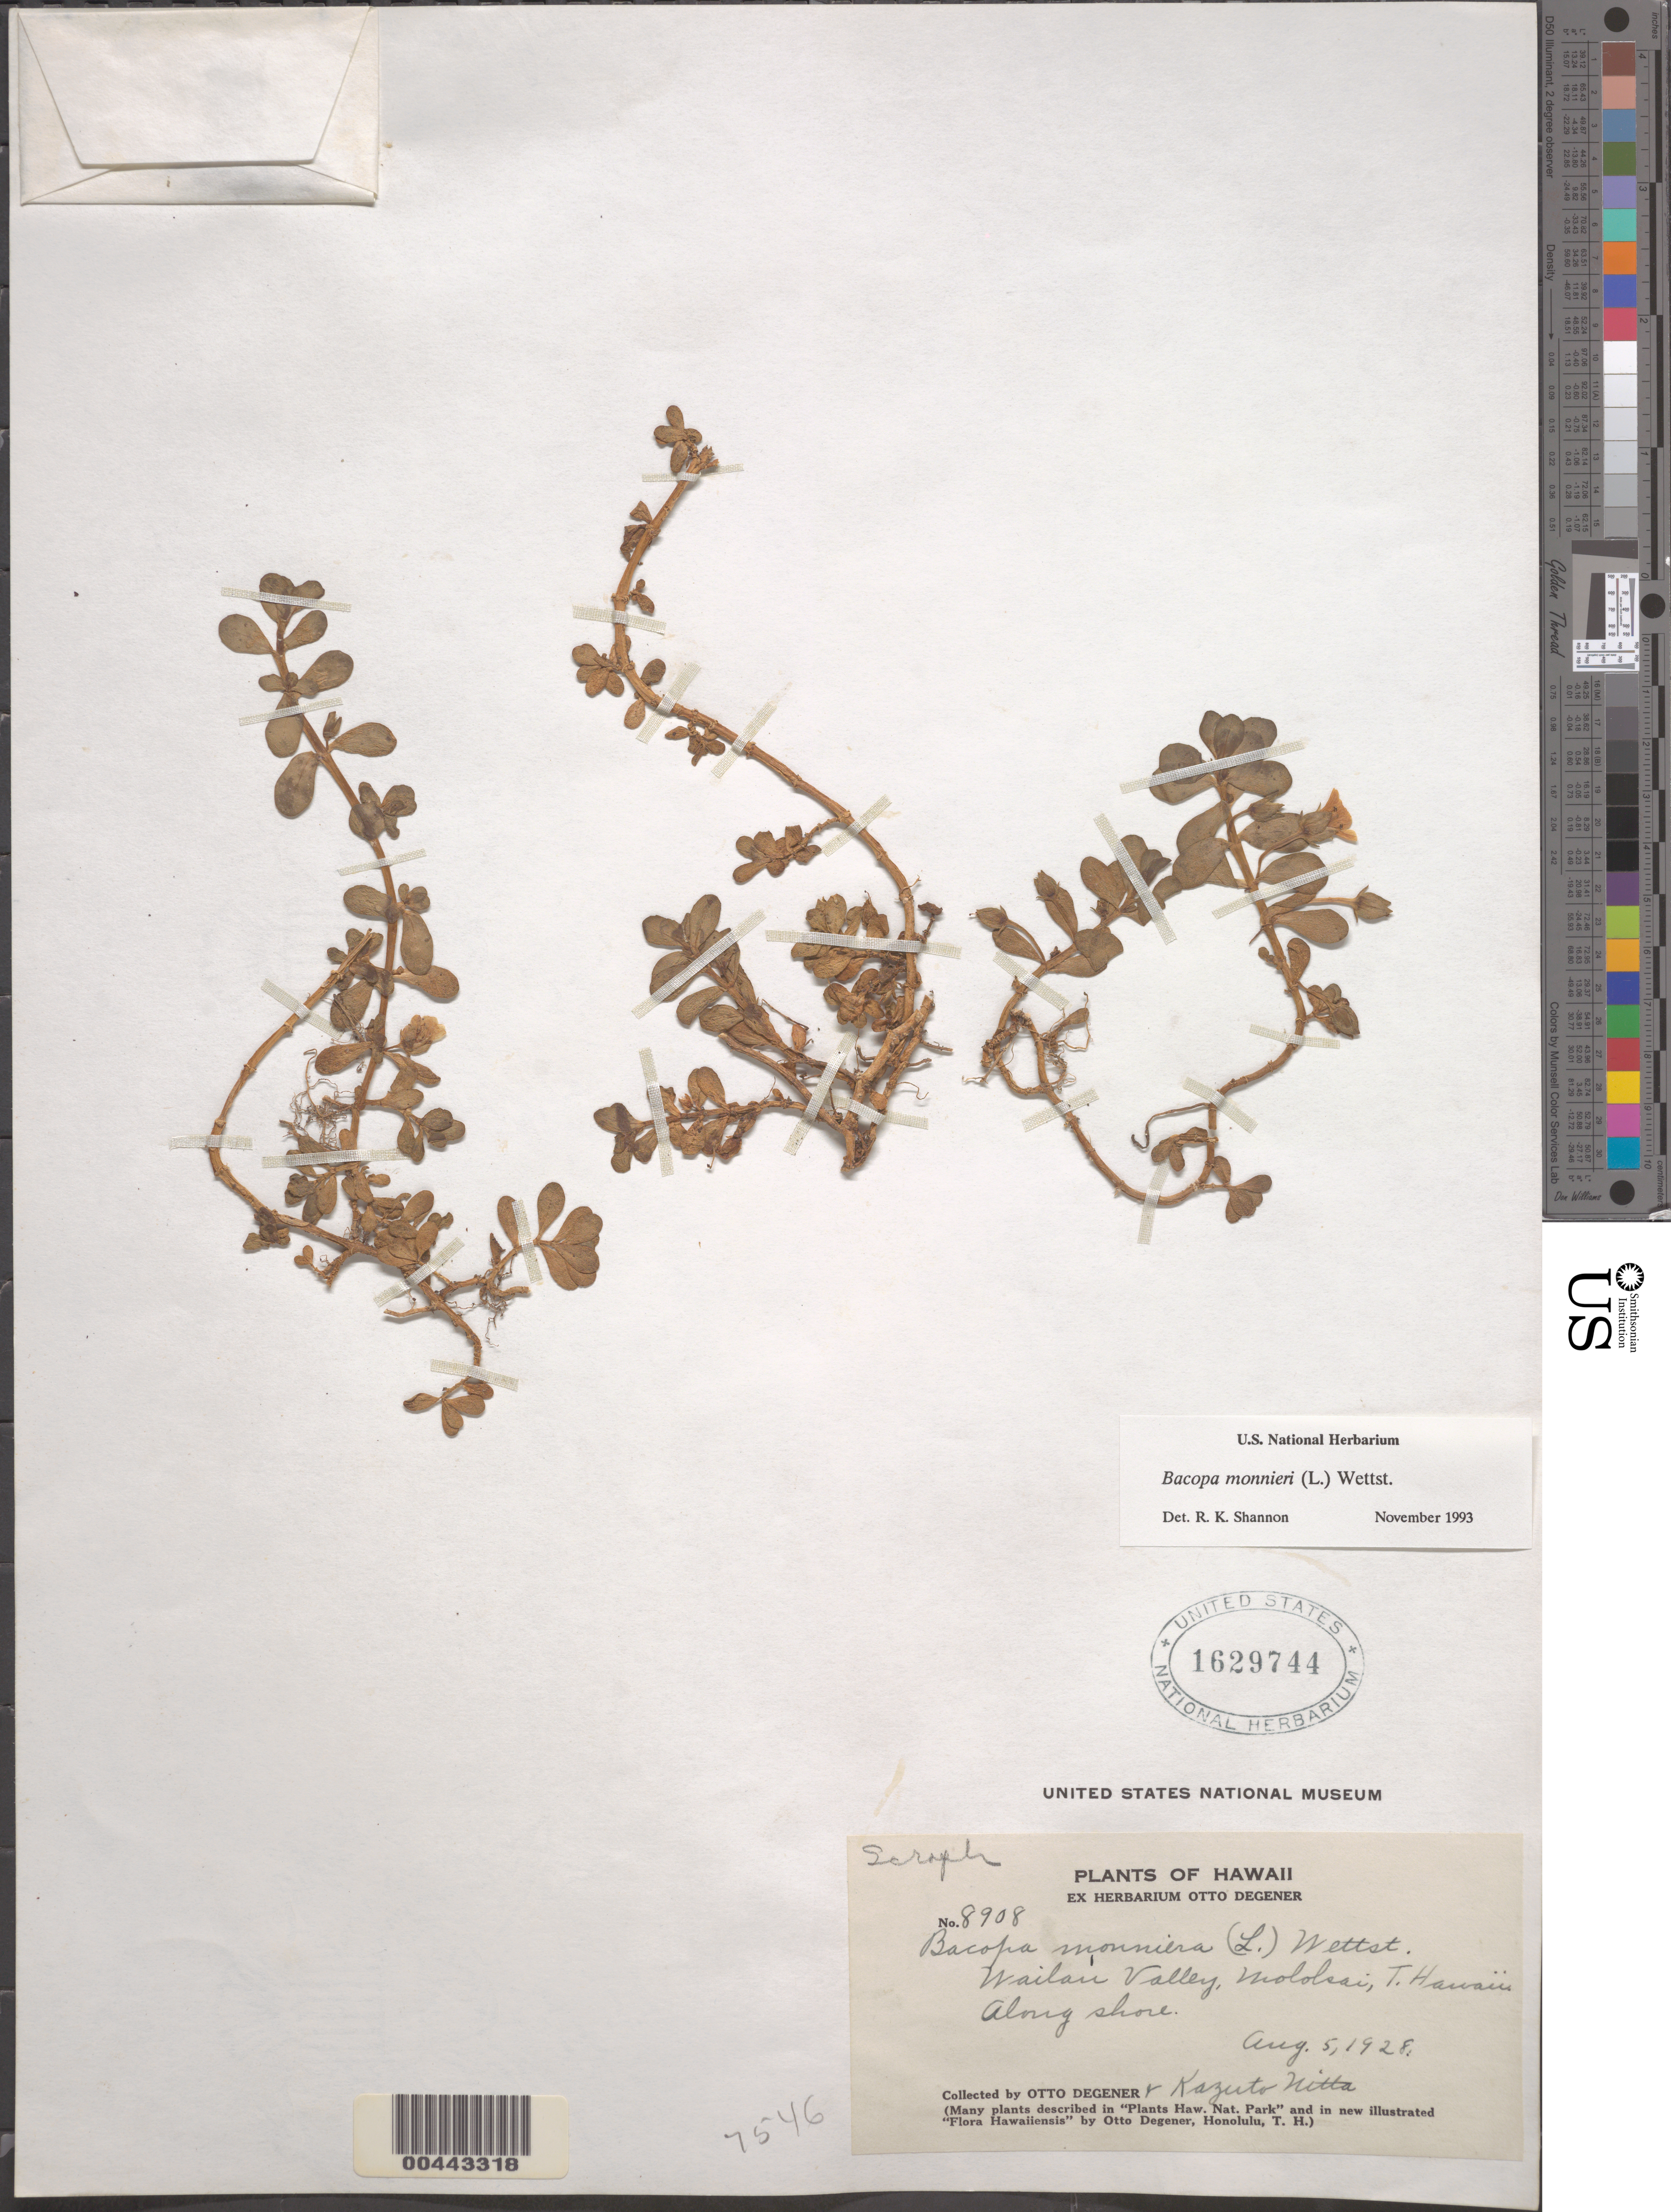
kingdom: Plantae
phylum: Tracheophyta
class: Magnoliopsida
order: Lamiales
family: Plantaginaceae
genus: Bacopa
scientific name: Bacopa monnieri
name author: (L.) Wettst.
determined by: Shannon, R. K., (UNITED STATES)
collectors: O. Degener & K. Nitta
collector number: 8908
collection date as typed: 5 Aug 1928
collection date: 1928-08-05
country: United States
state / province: Hawaii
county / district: Maui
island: Moloka'i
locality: Wailau Valley, along shore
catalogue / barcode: US 1629744